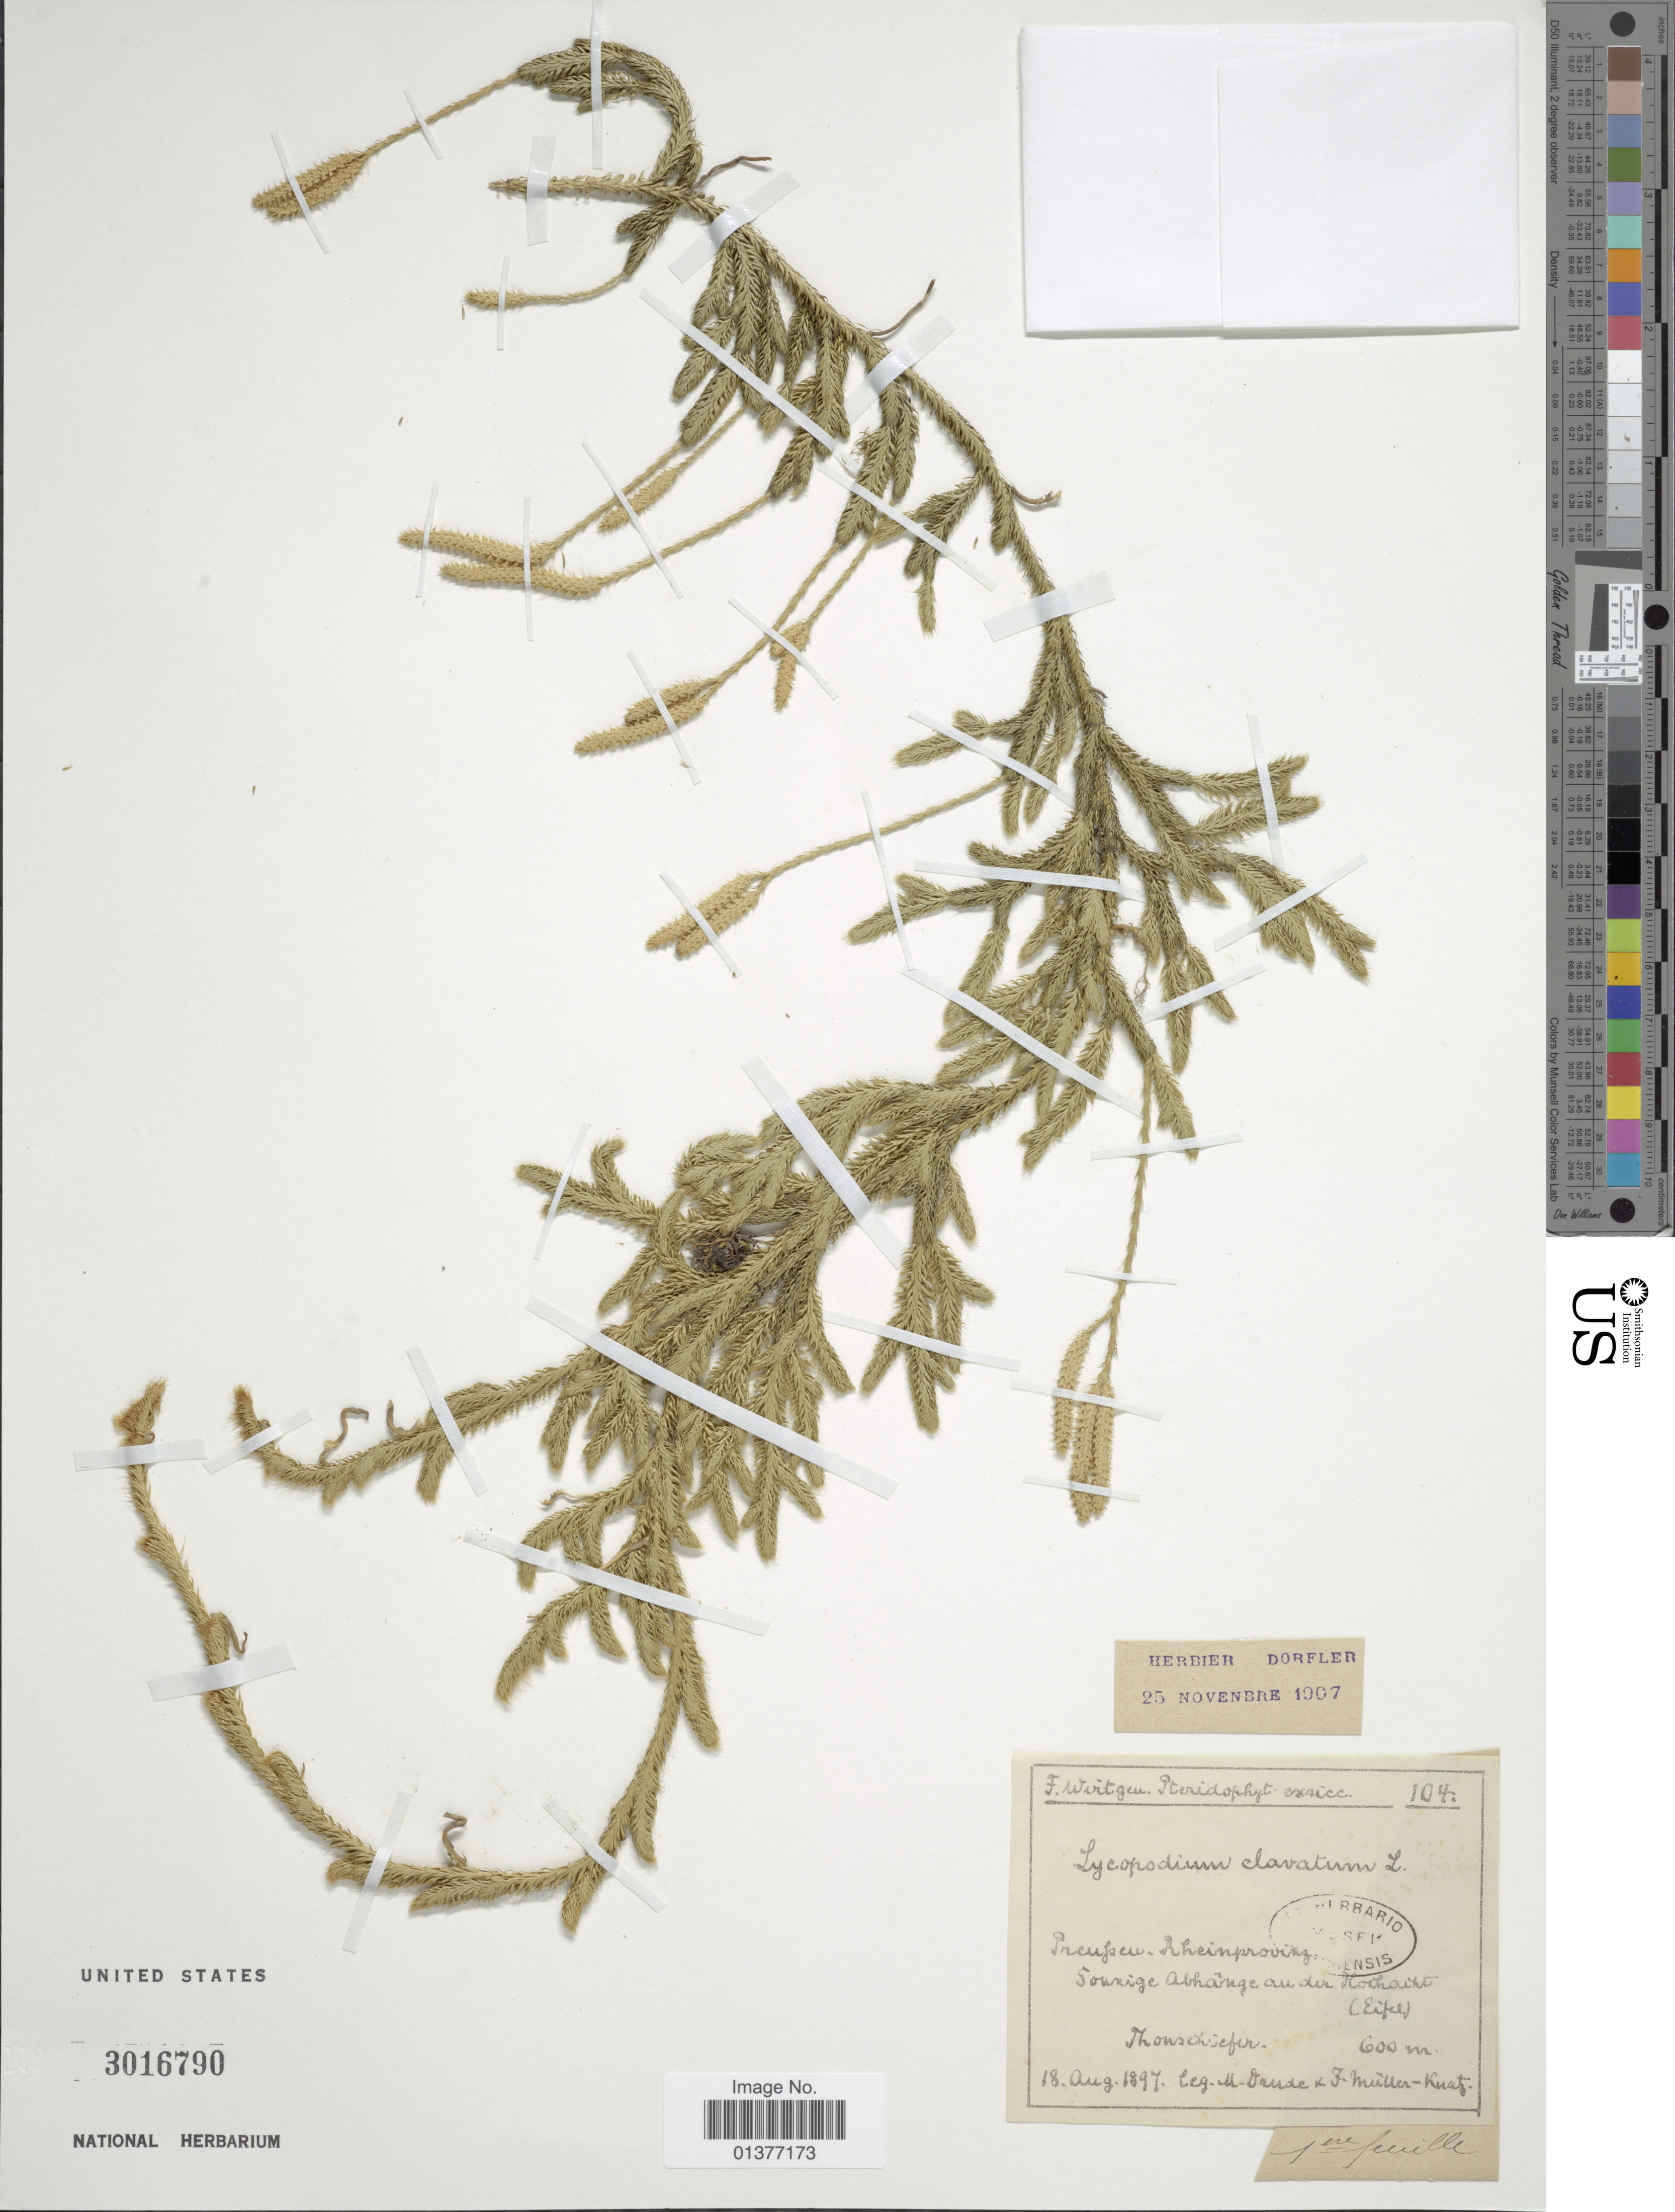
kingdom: Plantae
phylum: Tracheophyta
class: Lycopodiopsida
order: Lycopodiales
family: Lycopodiaceae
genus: Lycopodium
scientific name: Lycopodium clavatum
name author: L.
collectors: M. Drude & F. Müller-Knatz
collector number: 104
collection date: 1897-08-18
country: Germany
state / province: Rhineland-Palatinate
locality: Prenssew. Rheinprovinz, Sourige Abhange der Hochacht, Eifel [interpreted]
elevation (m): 600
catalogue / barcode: US 3016790